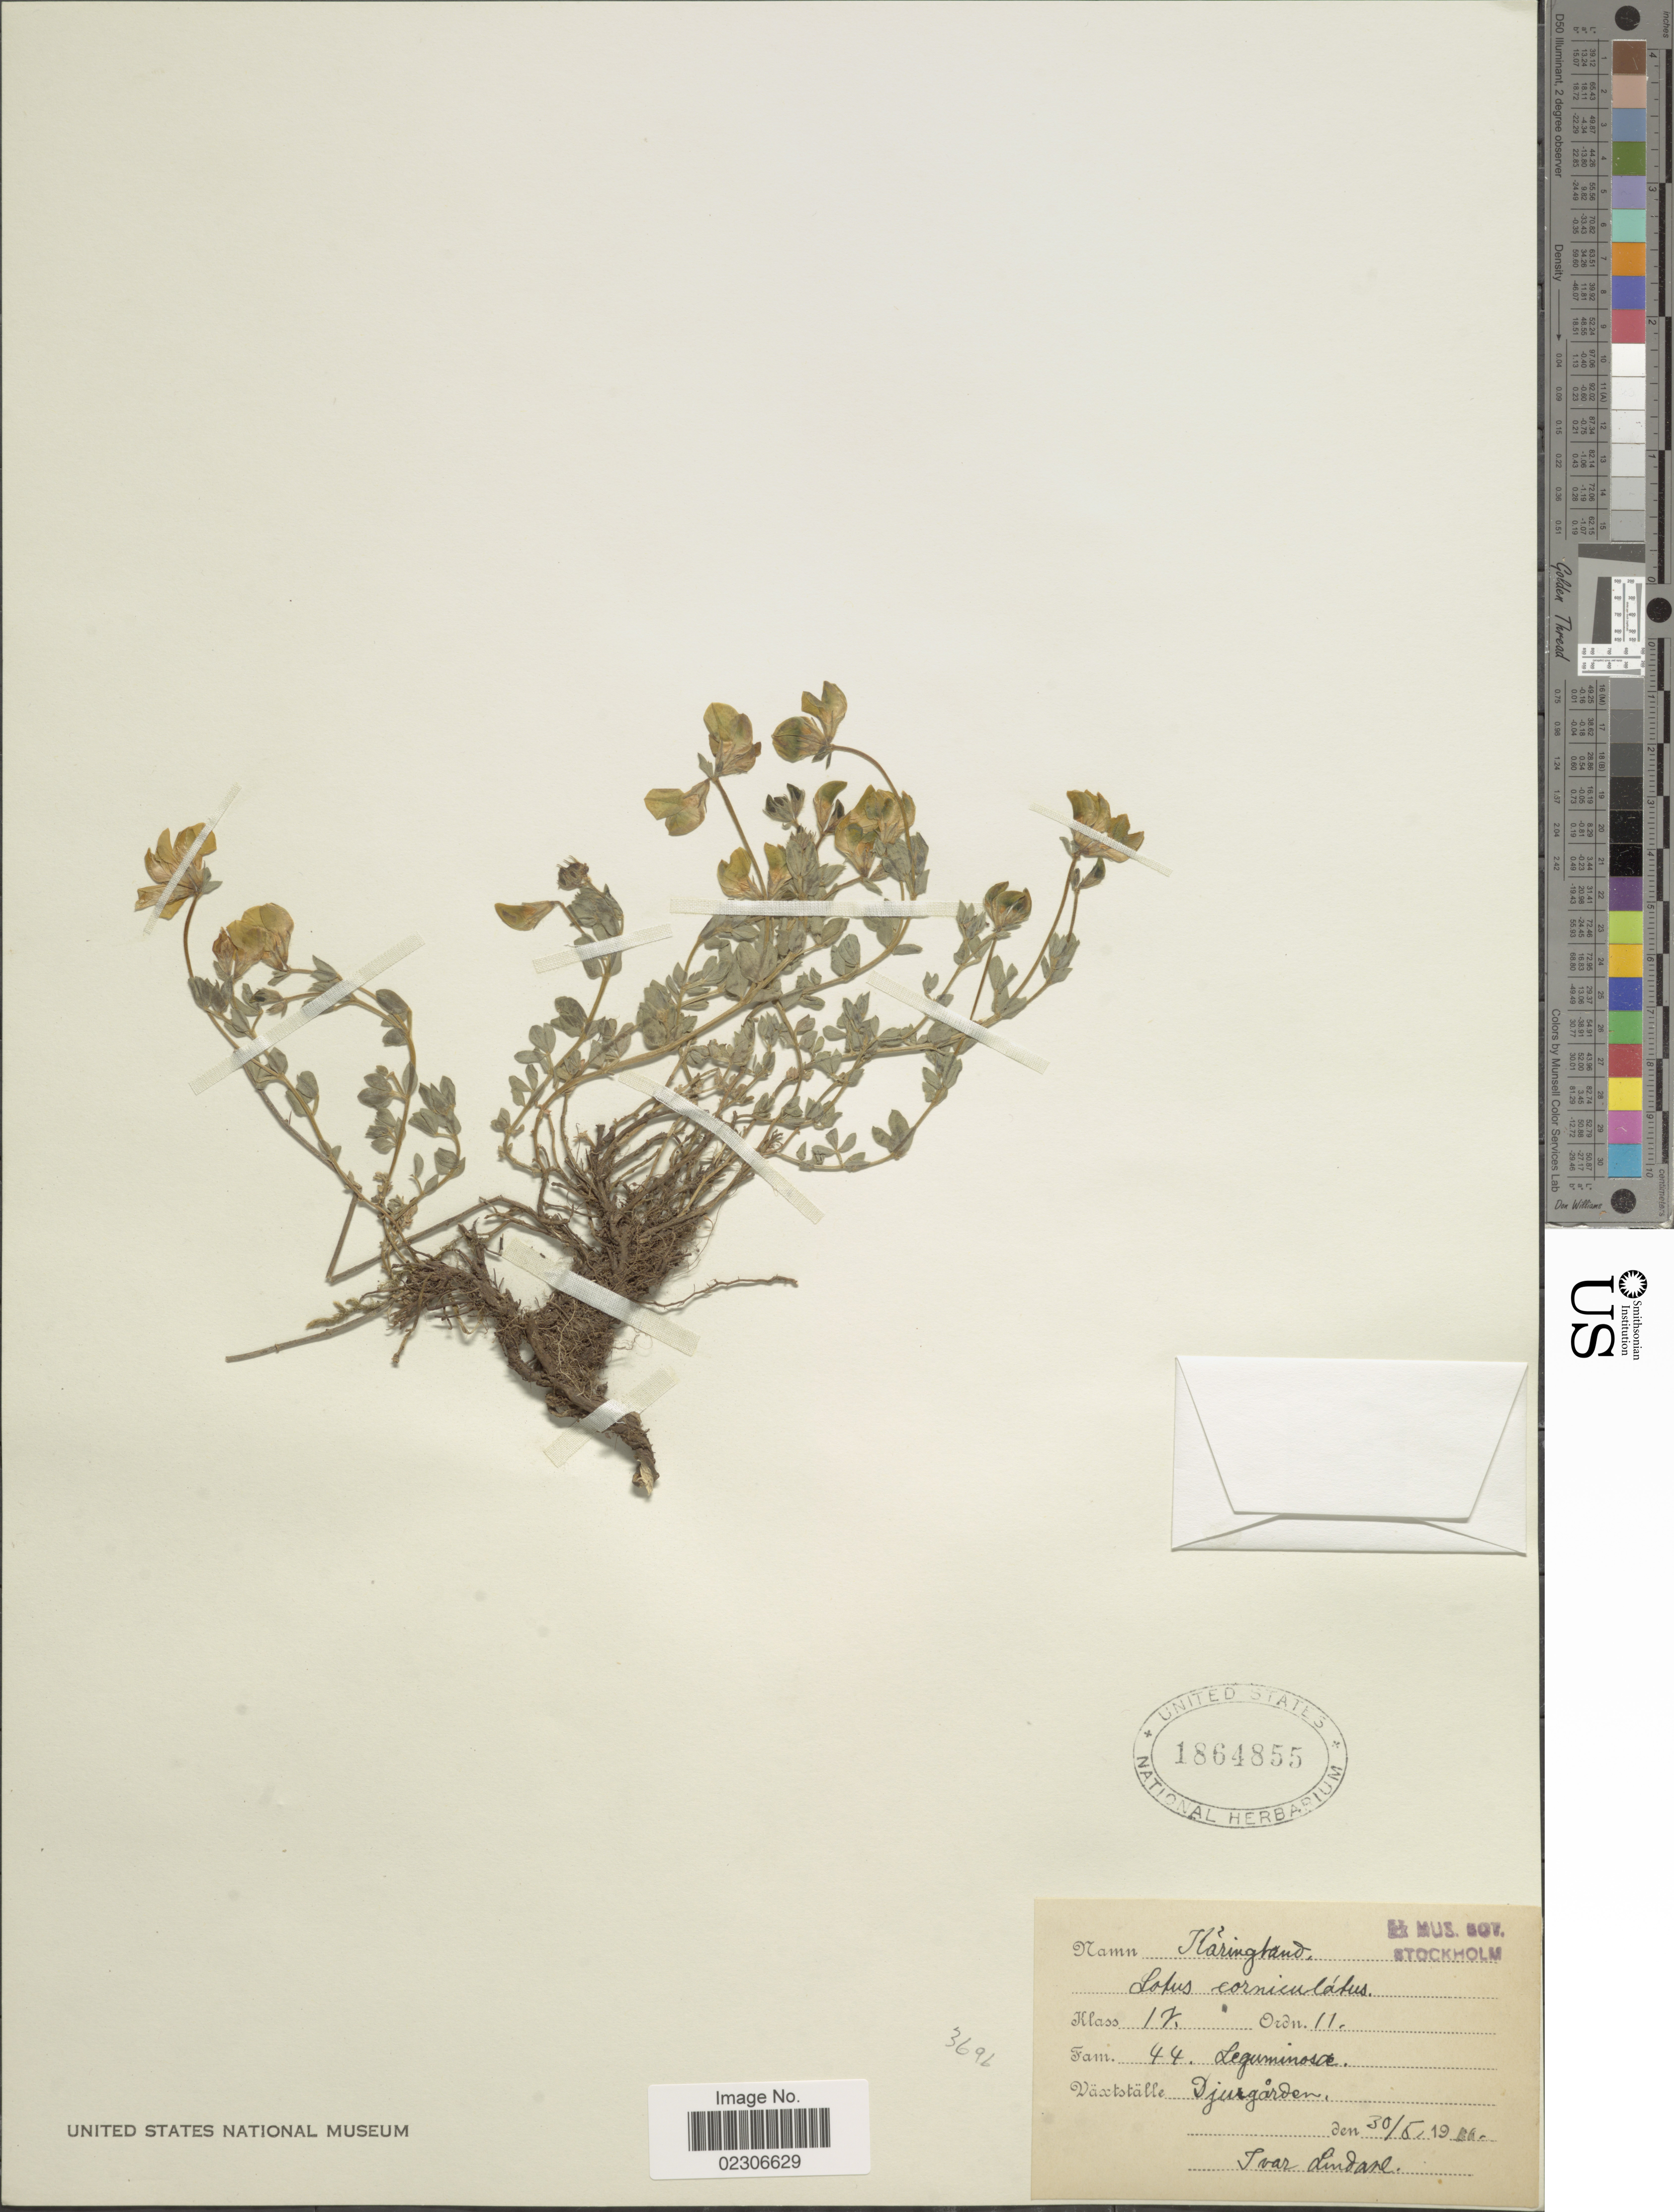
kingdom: Plantae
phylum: Tracheophyta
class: Magnoliopsida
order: Fabales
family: Fabaceae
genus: Lotus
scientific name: Lotus corniculatus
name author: L.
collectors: I. Lindahl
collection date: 1916-05-30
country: Sweden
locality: Däxställe Djurgarden [unsure placement]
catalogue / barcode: US 1864855